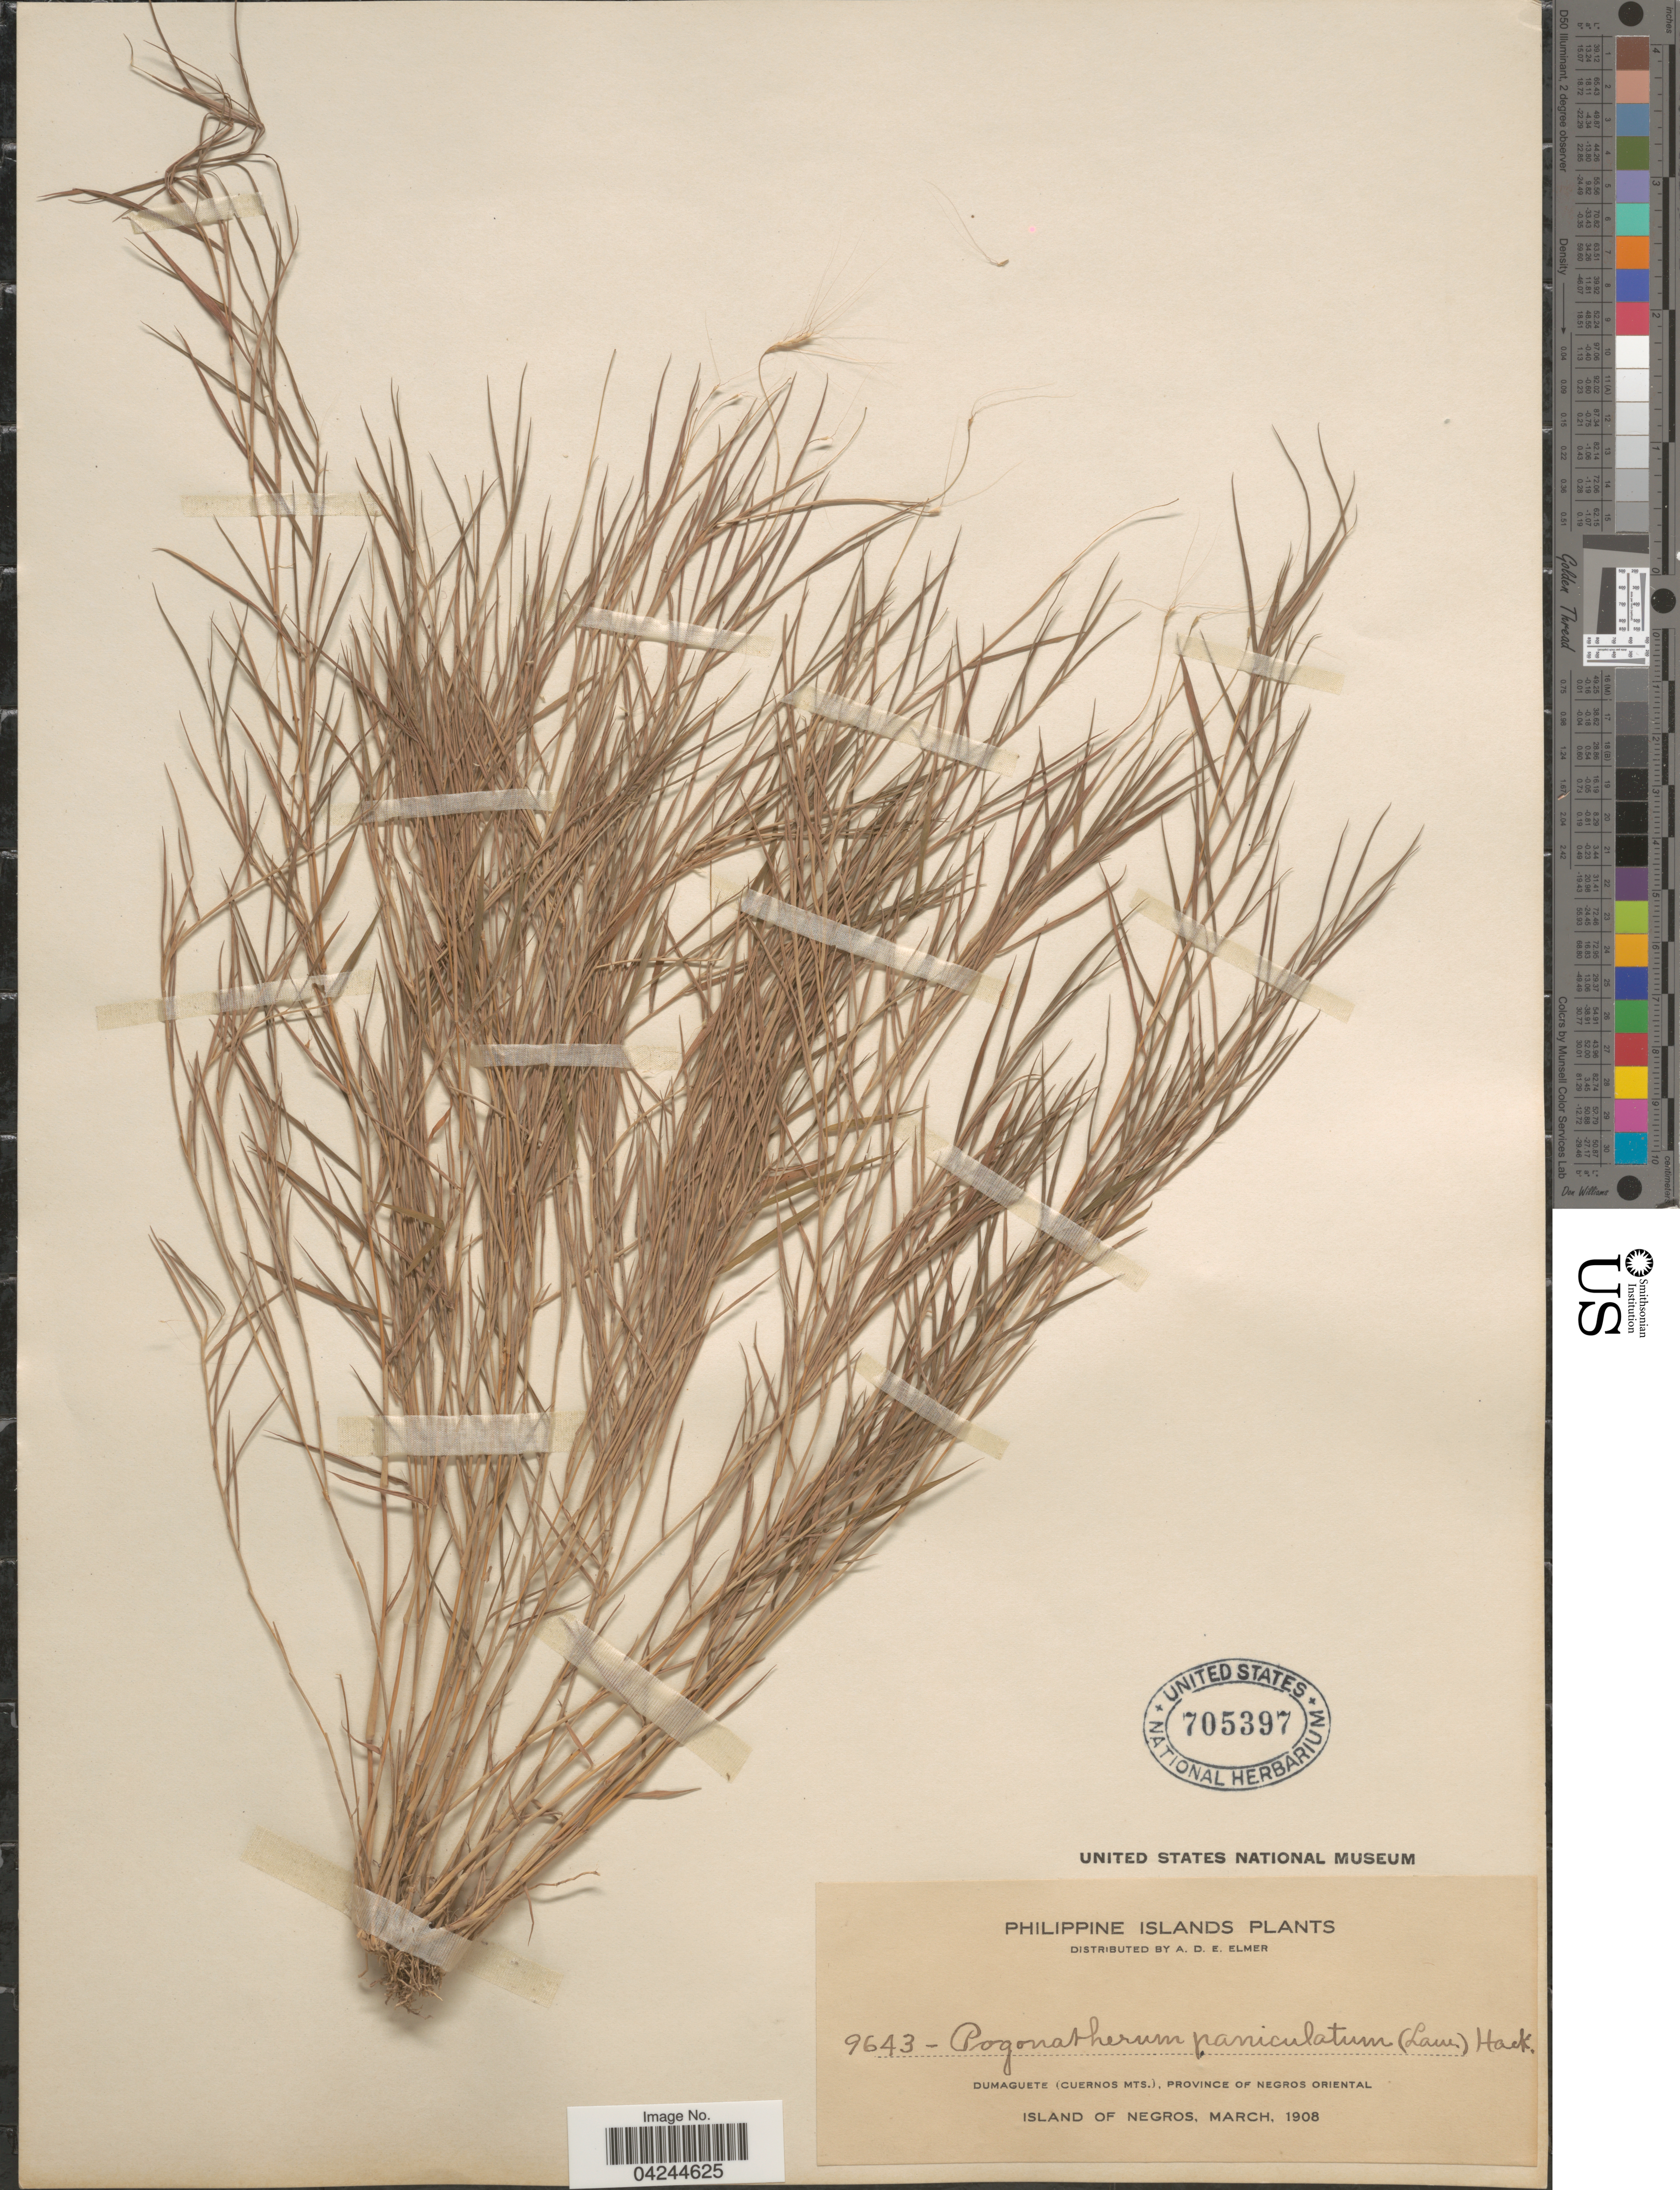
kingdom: Plantae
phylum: Tracheophyta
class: Liliopsida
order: Poales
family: Poaceae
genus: Pogonatherum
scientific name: Pogonatherum crinitum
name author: (Thunb.) Kunth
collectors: A. D. E. Elmer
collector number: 9643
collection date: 1908-03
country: Philippines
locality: Philippine Islands. Dumaguete (Cuernos Mts.), Province of Negros Oriental. Island of Negros.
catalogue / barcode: US 70537